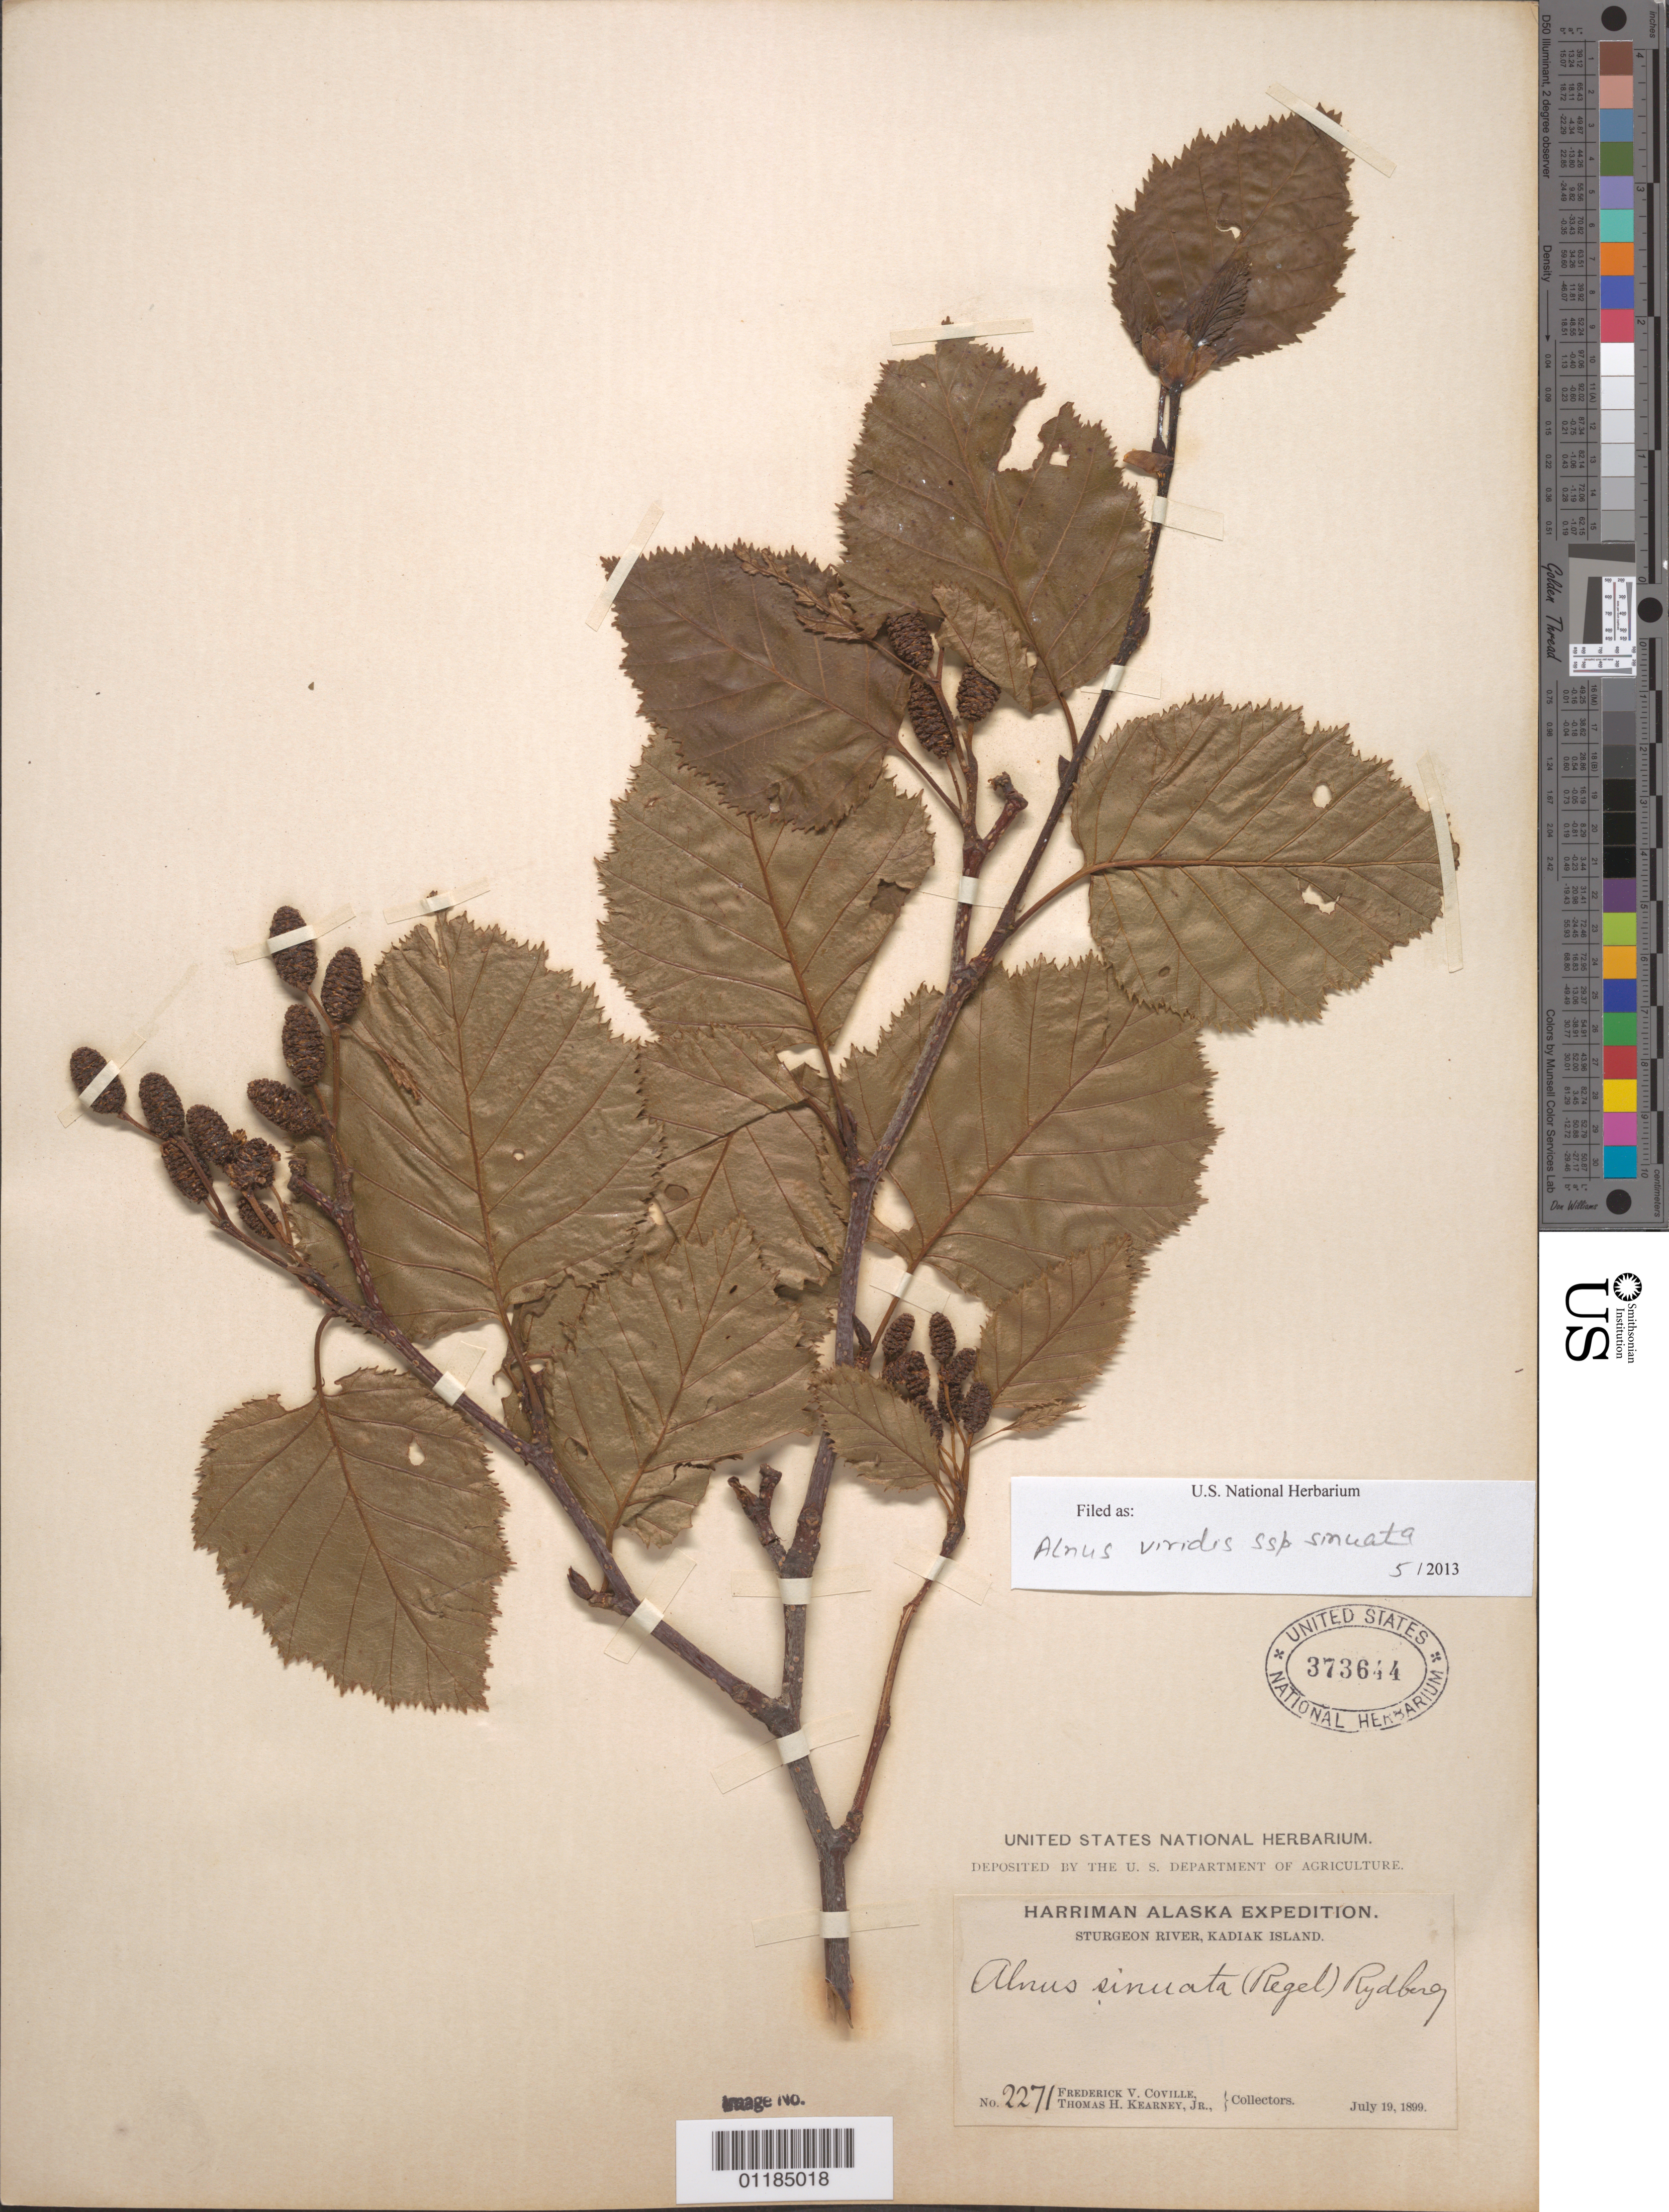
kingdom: Plantae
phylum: Tracheophyta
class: Magnoliopsida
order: Fagales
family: Betulaceae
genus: Alnus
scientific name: Alnus viridis subsp. sinuata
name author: Regel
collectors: F. V. Coville & T. H. Kearney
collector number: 2271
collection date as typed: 19 Jul 1899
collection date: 1899-07-19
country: United States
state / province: Alaska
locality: Sturgeon River, Kodiak Island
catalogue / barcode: US 373644